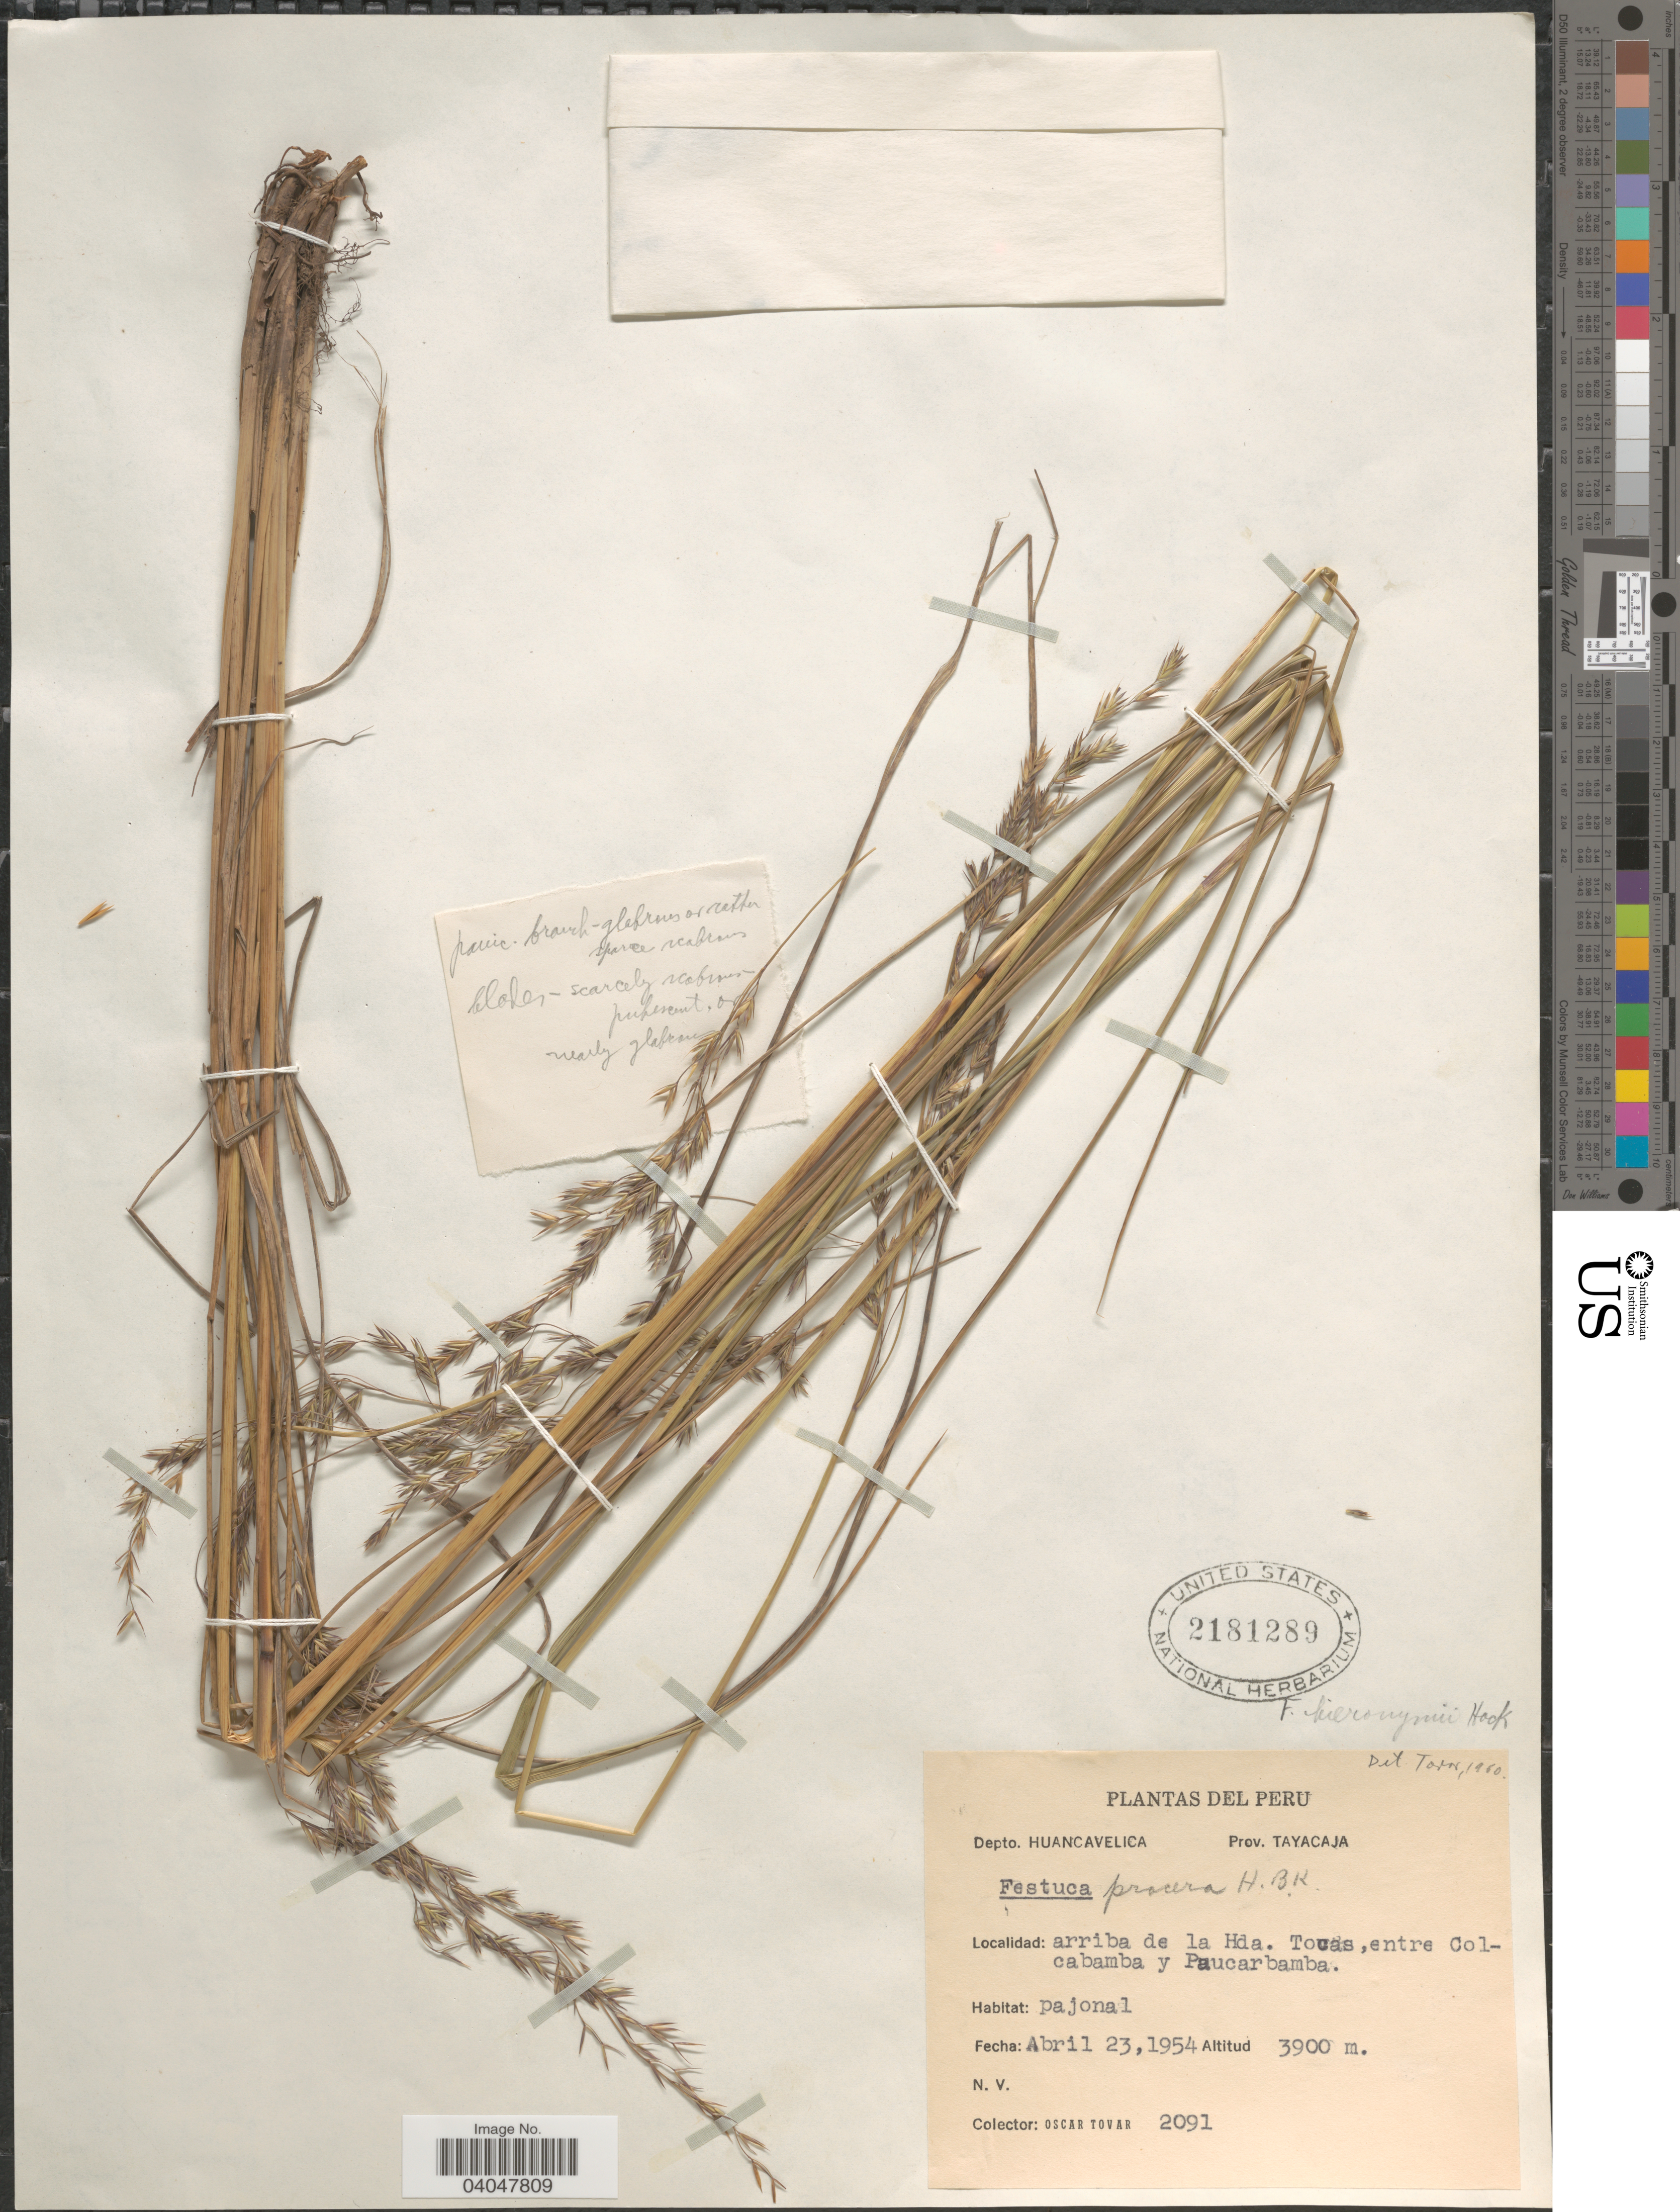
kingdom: Plantae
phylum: Tracheophyta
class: Liliopsida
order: Poales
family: Poaceae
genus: Festuca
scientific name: Festuca hieronymi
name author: Hack.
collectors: Ó. Tovar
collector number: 2091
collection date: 1954-04-23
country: Peru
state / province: Huancavelica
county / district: Tayacaja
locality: Depto. Huancavelica. Prov. Tayacaja. Arriba de la Hda. Tocas, entre Colcabamba y Paucarbamba.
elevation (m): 3900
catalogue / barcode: US 2181289